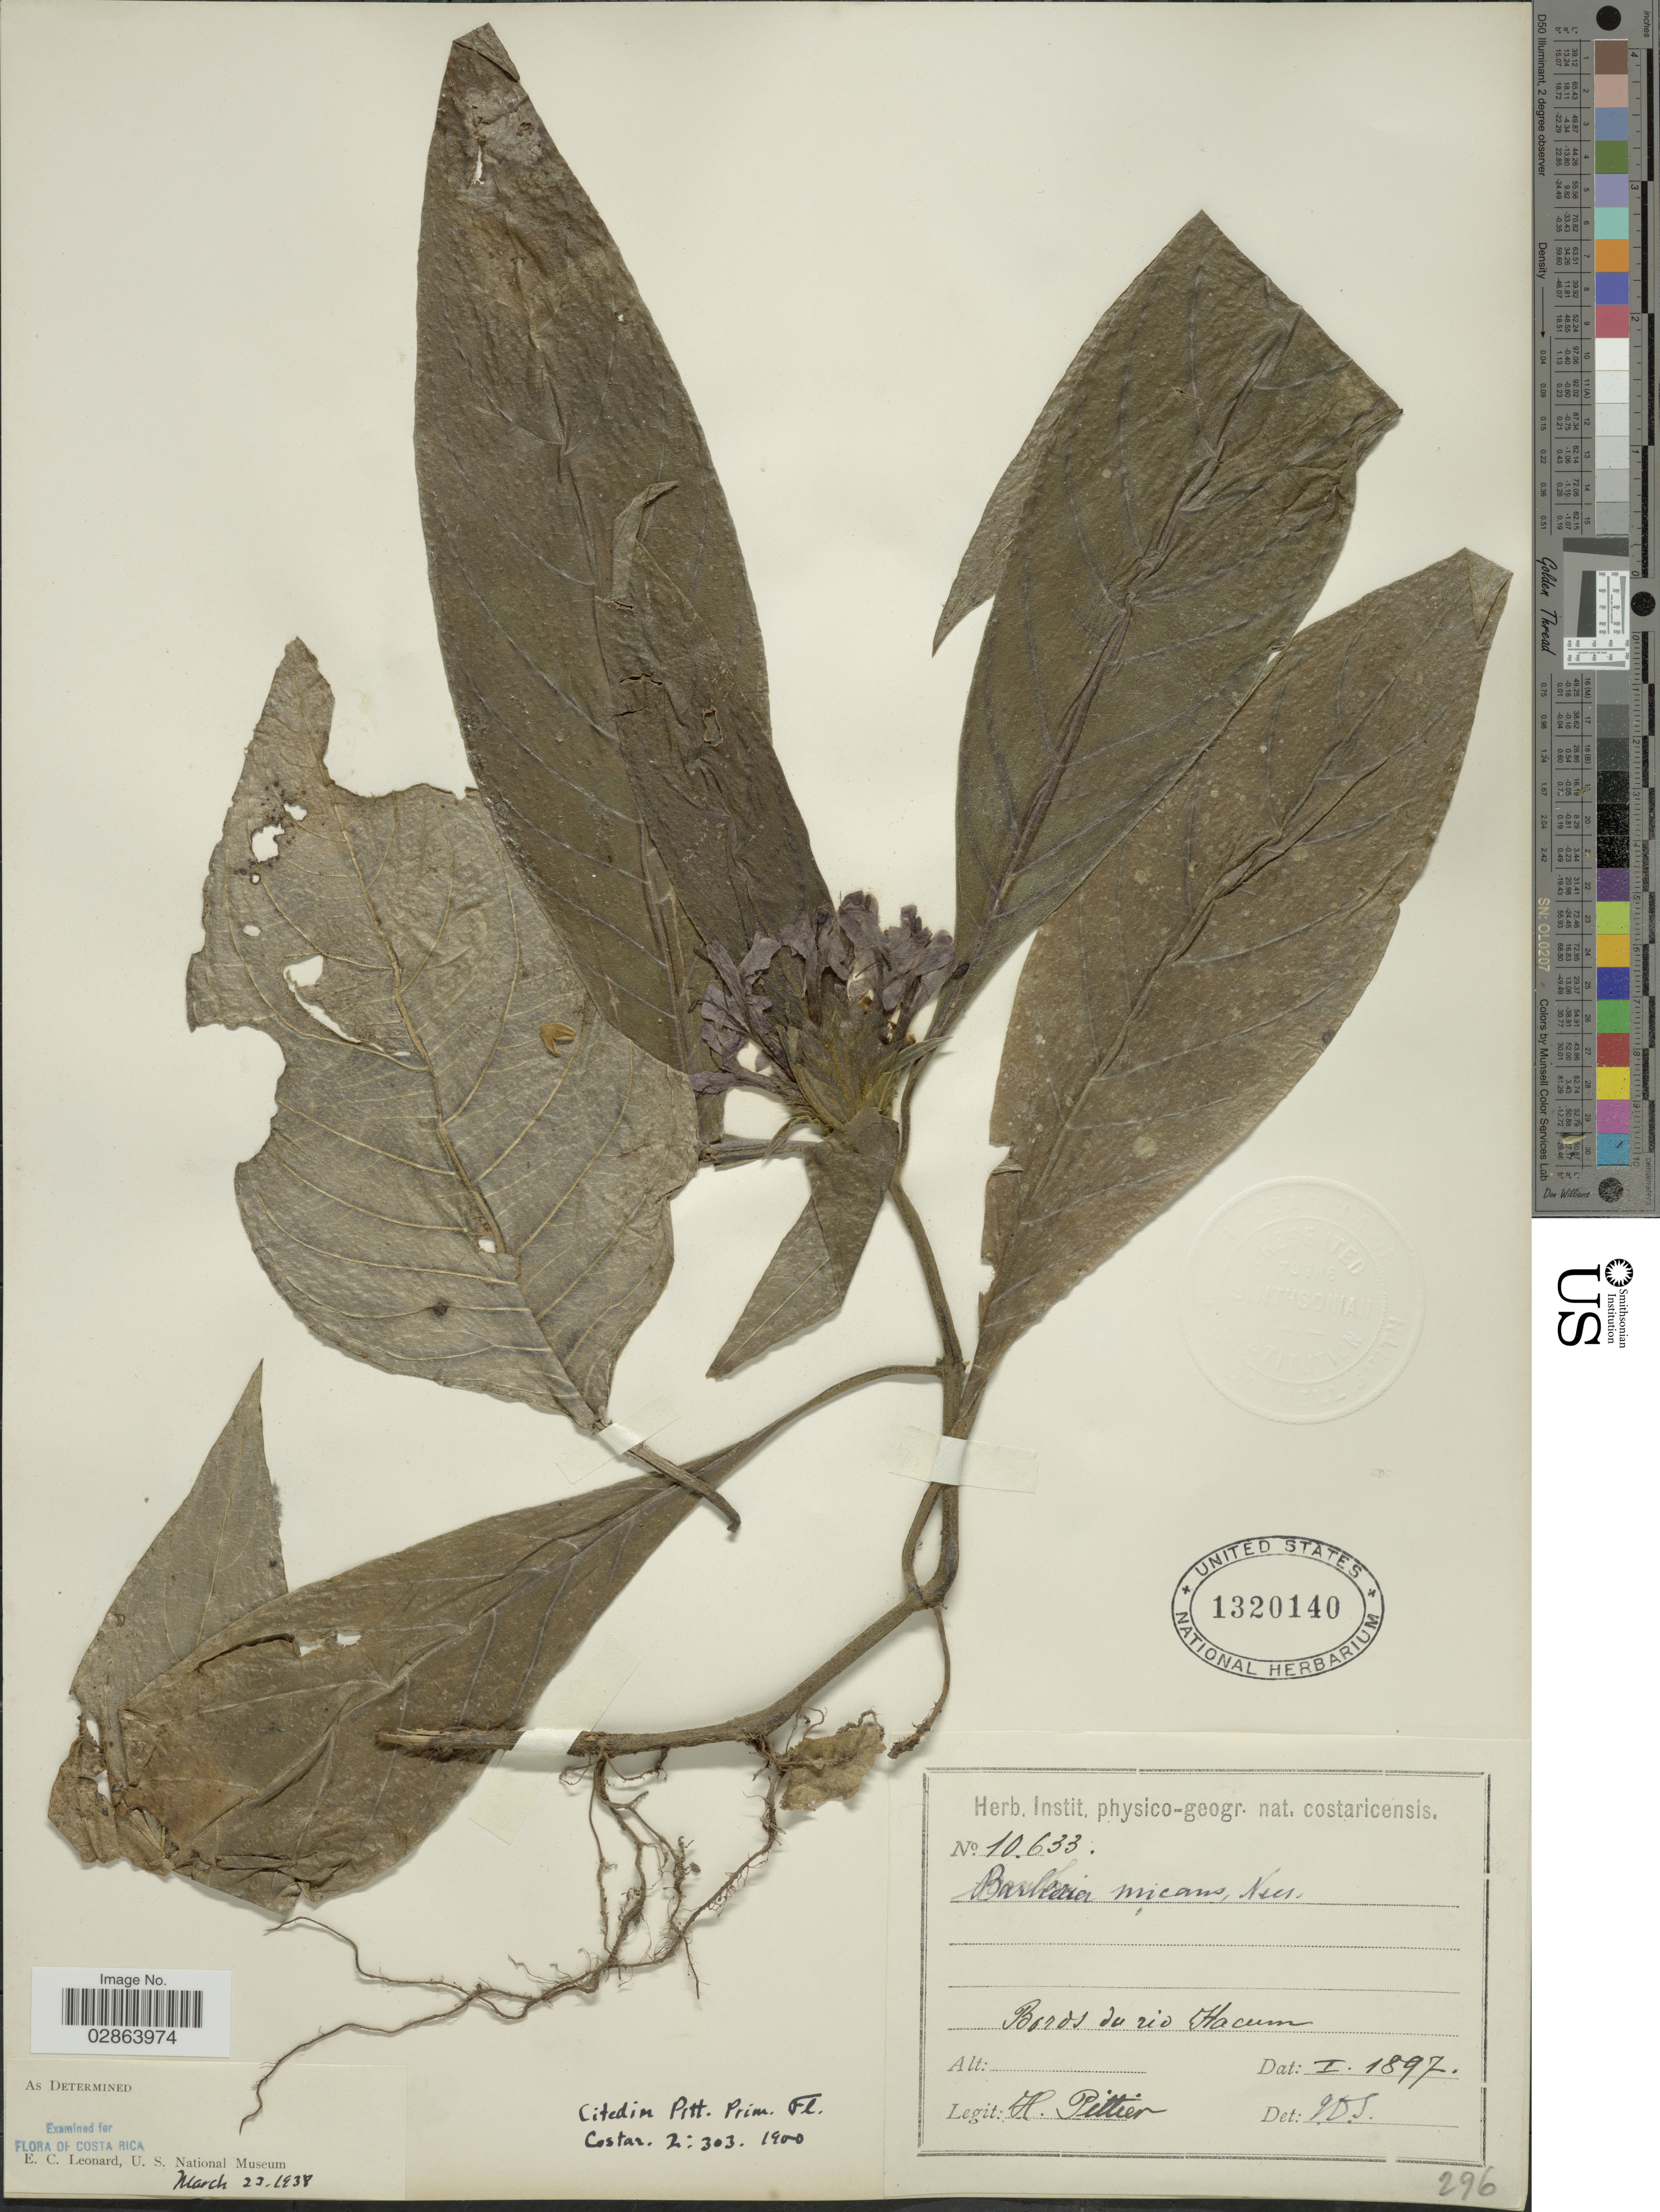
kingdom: Plantae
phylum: Tracheophyta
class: Magnoliopsida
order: Lamiales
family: Acanthaceae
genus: Barleria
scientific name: Barleria oenotheroides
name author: Dum. Cours.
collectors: H. F. Pittier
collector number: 10633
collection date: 1897-01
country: Costa Rica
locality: Bords du rio Hacum.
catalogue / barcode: US 1320140